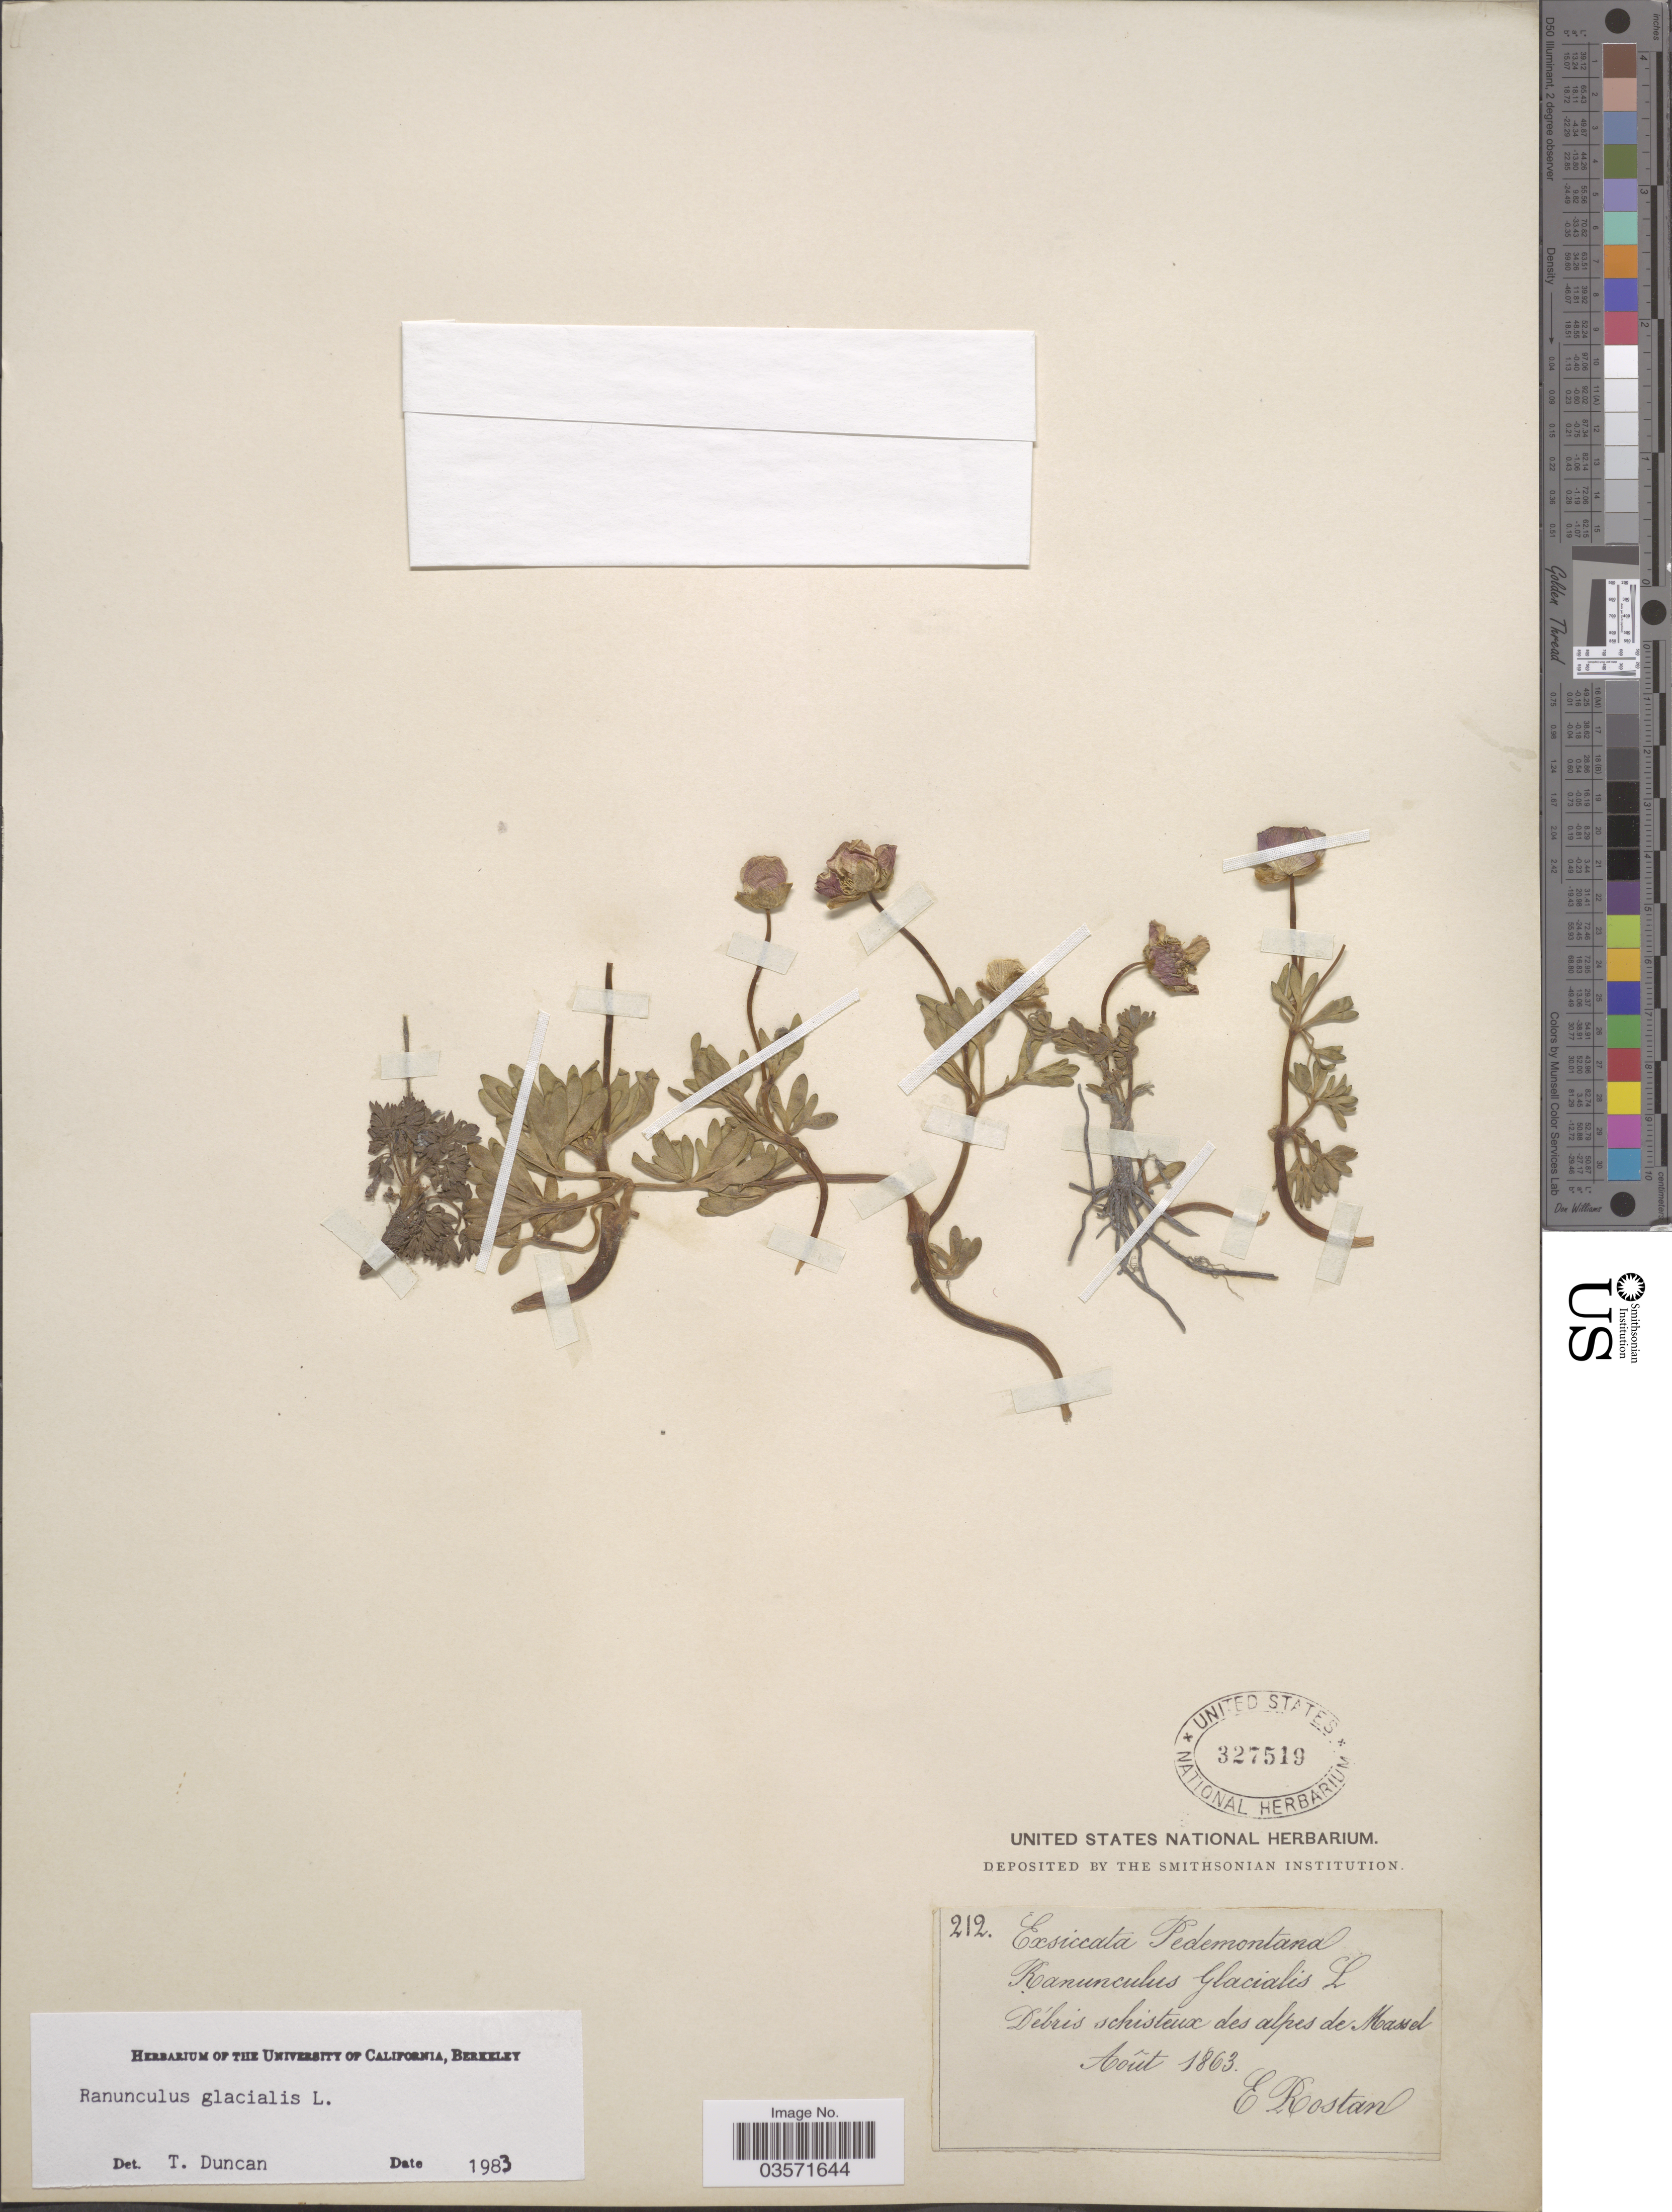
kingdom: Plantae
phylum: Tracheophyta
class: Magnoliopsida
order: Ranunculales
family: Ranunculaceae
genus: Ranunculus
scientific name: Ranunculus glacialis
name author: L.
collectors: E. Rostan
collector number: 212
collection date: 1863-08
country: Italy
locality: Débris schisteux des alpes de Massel.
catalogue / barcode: US 327519